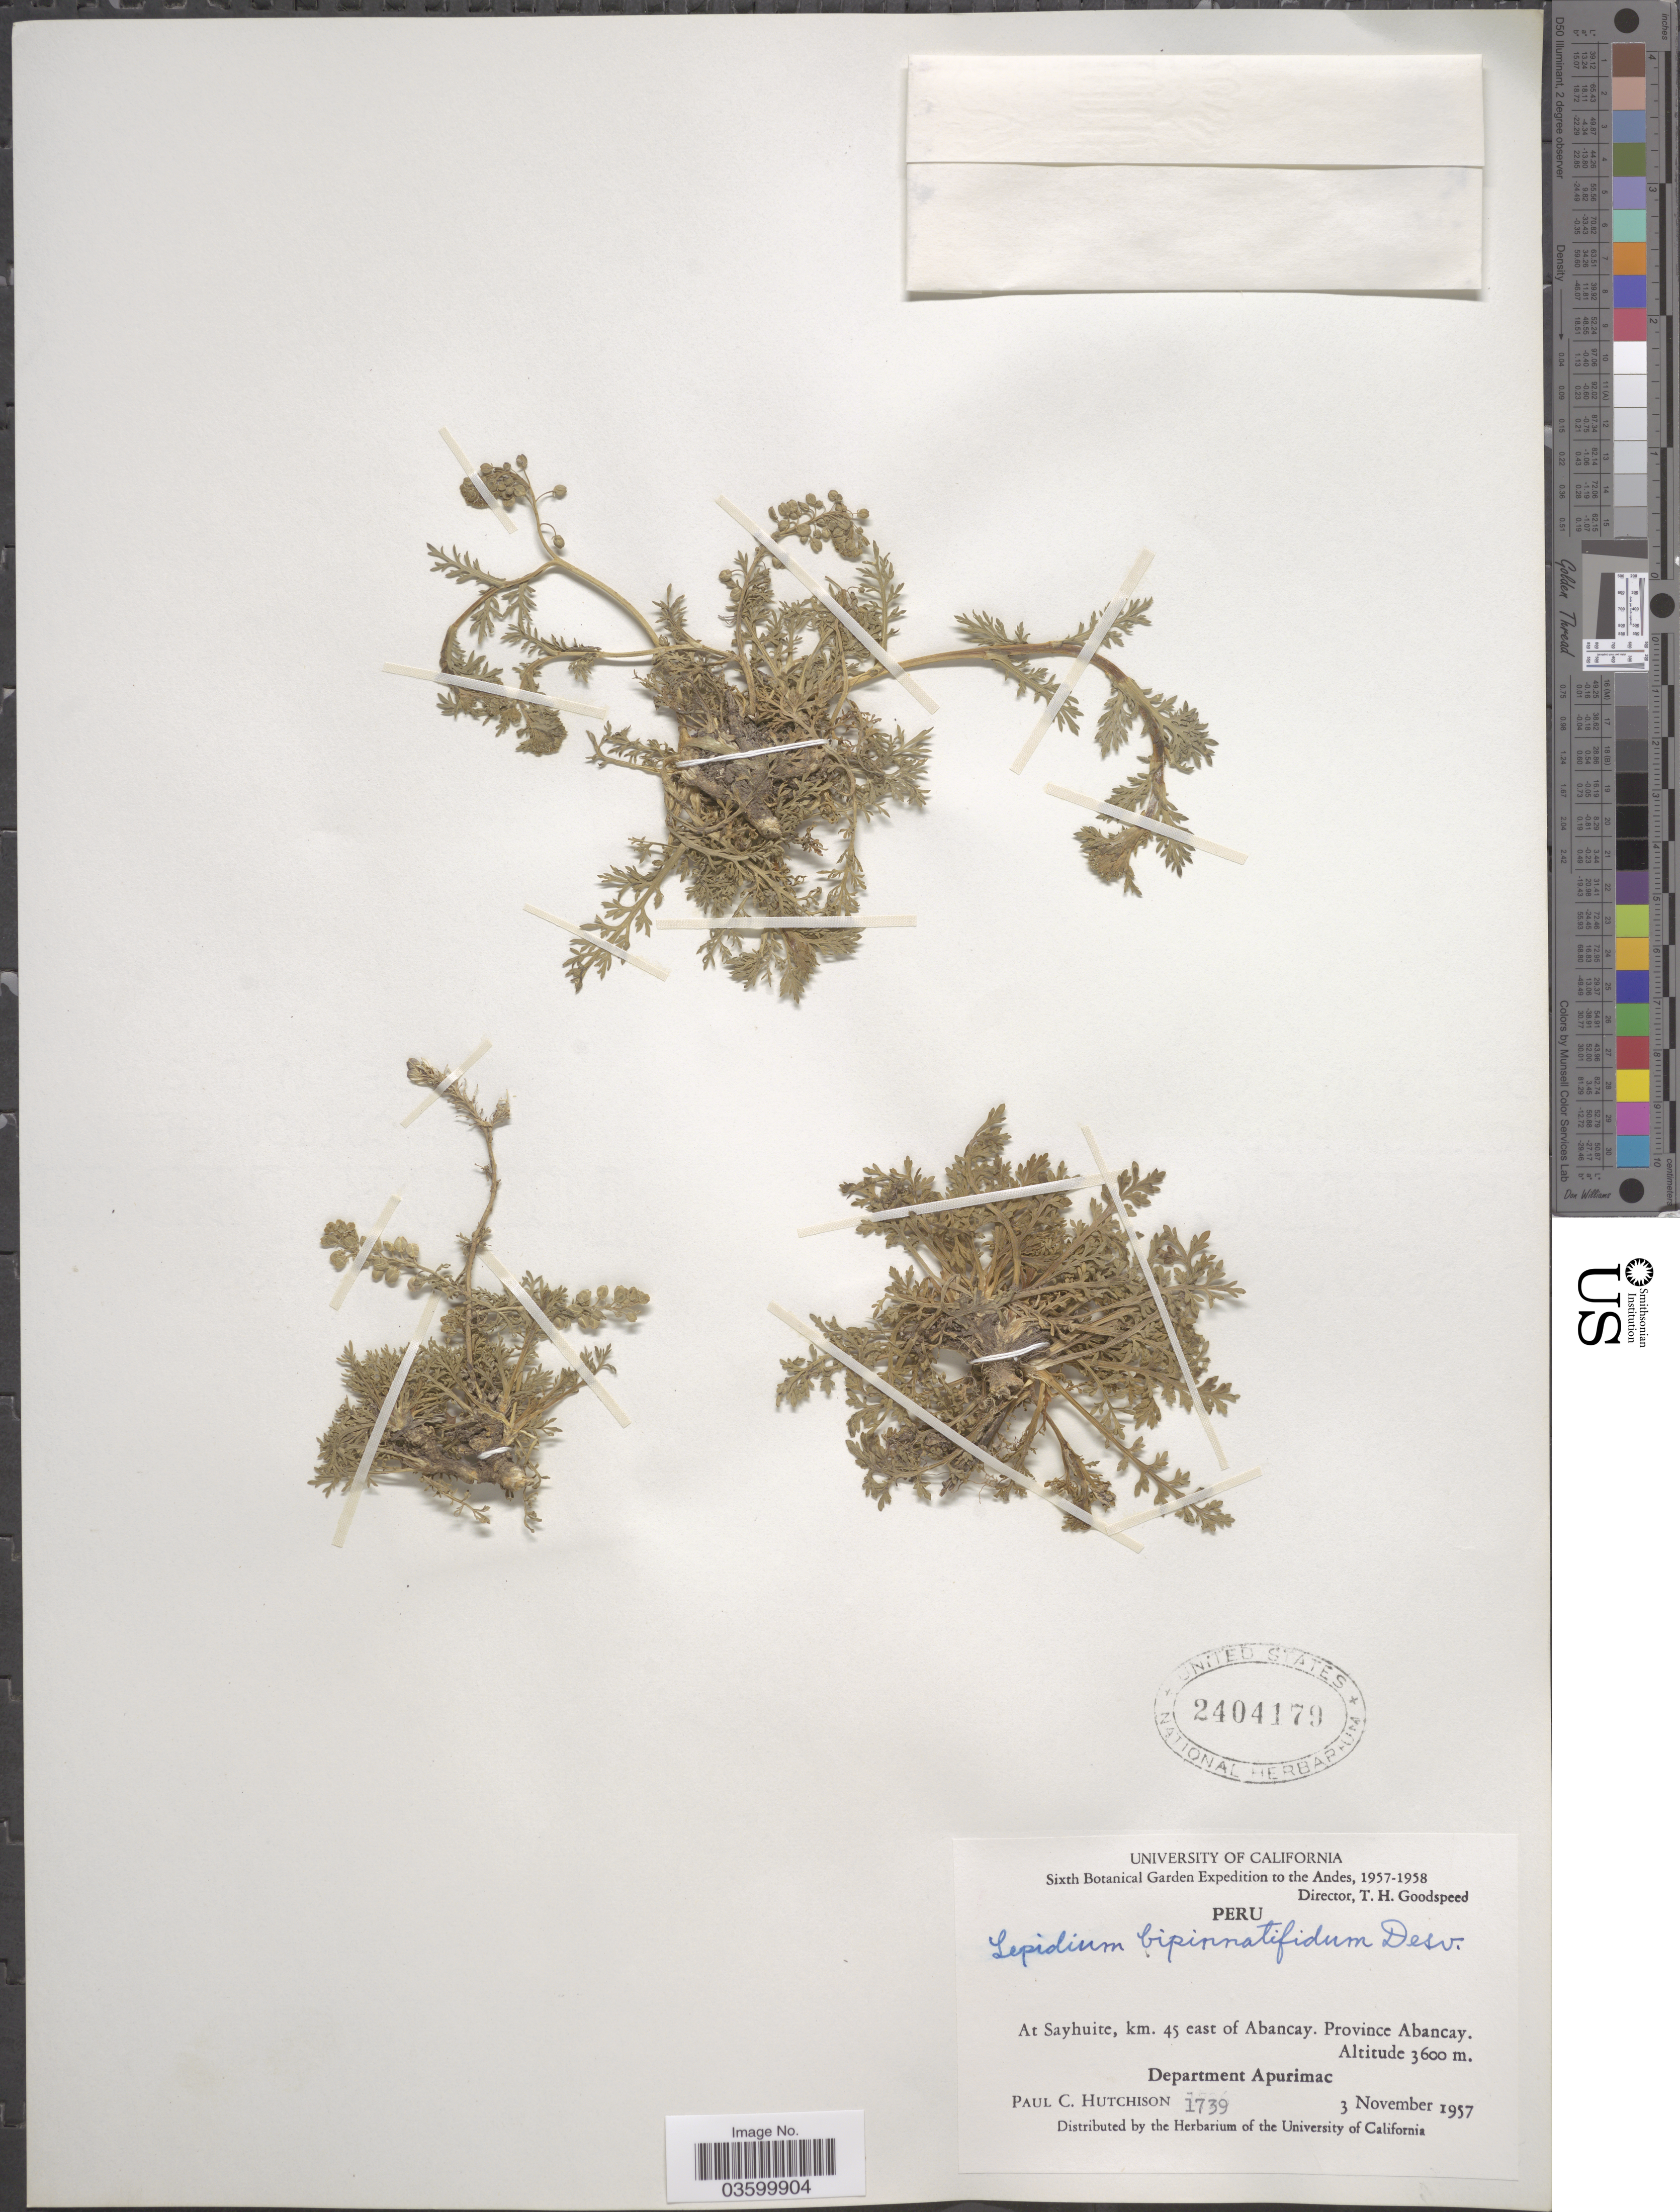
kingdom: Plantae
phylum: Tracheophyta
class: Magnoliopsida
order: Brassicales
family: Brassicaceae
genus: Lepidium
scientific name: Lepidium bipinnatifidum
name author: Desv.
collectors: P. C. Hutchison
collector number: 1739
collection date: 1957-11-03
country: Peru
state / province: Apurímac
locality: Andes. At Sayhuite, km. 45 east of Abancay. Province Abancay. Department Apurimac.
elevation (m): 3600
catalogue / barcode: US 2404179